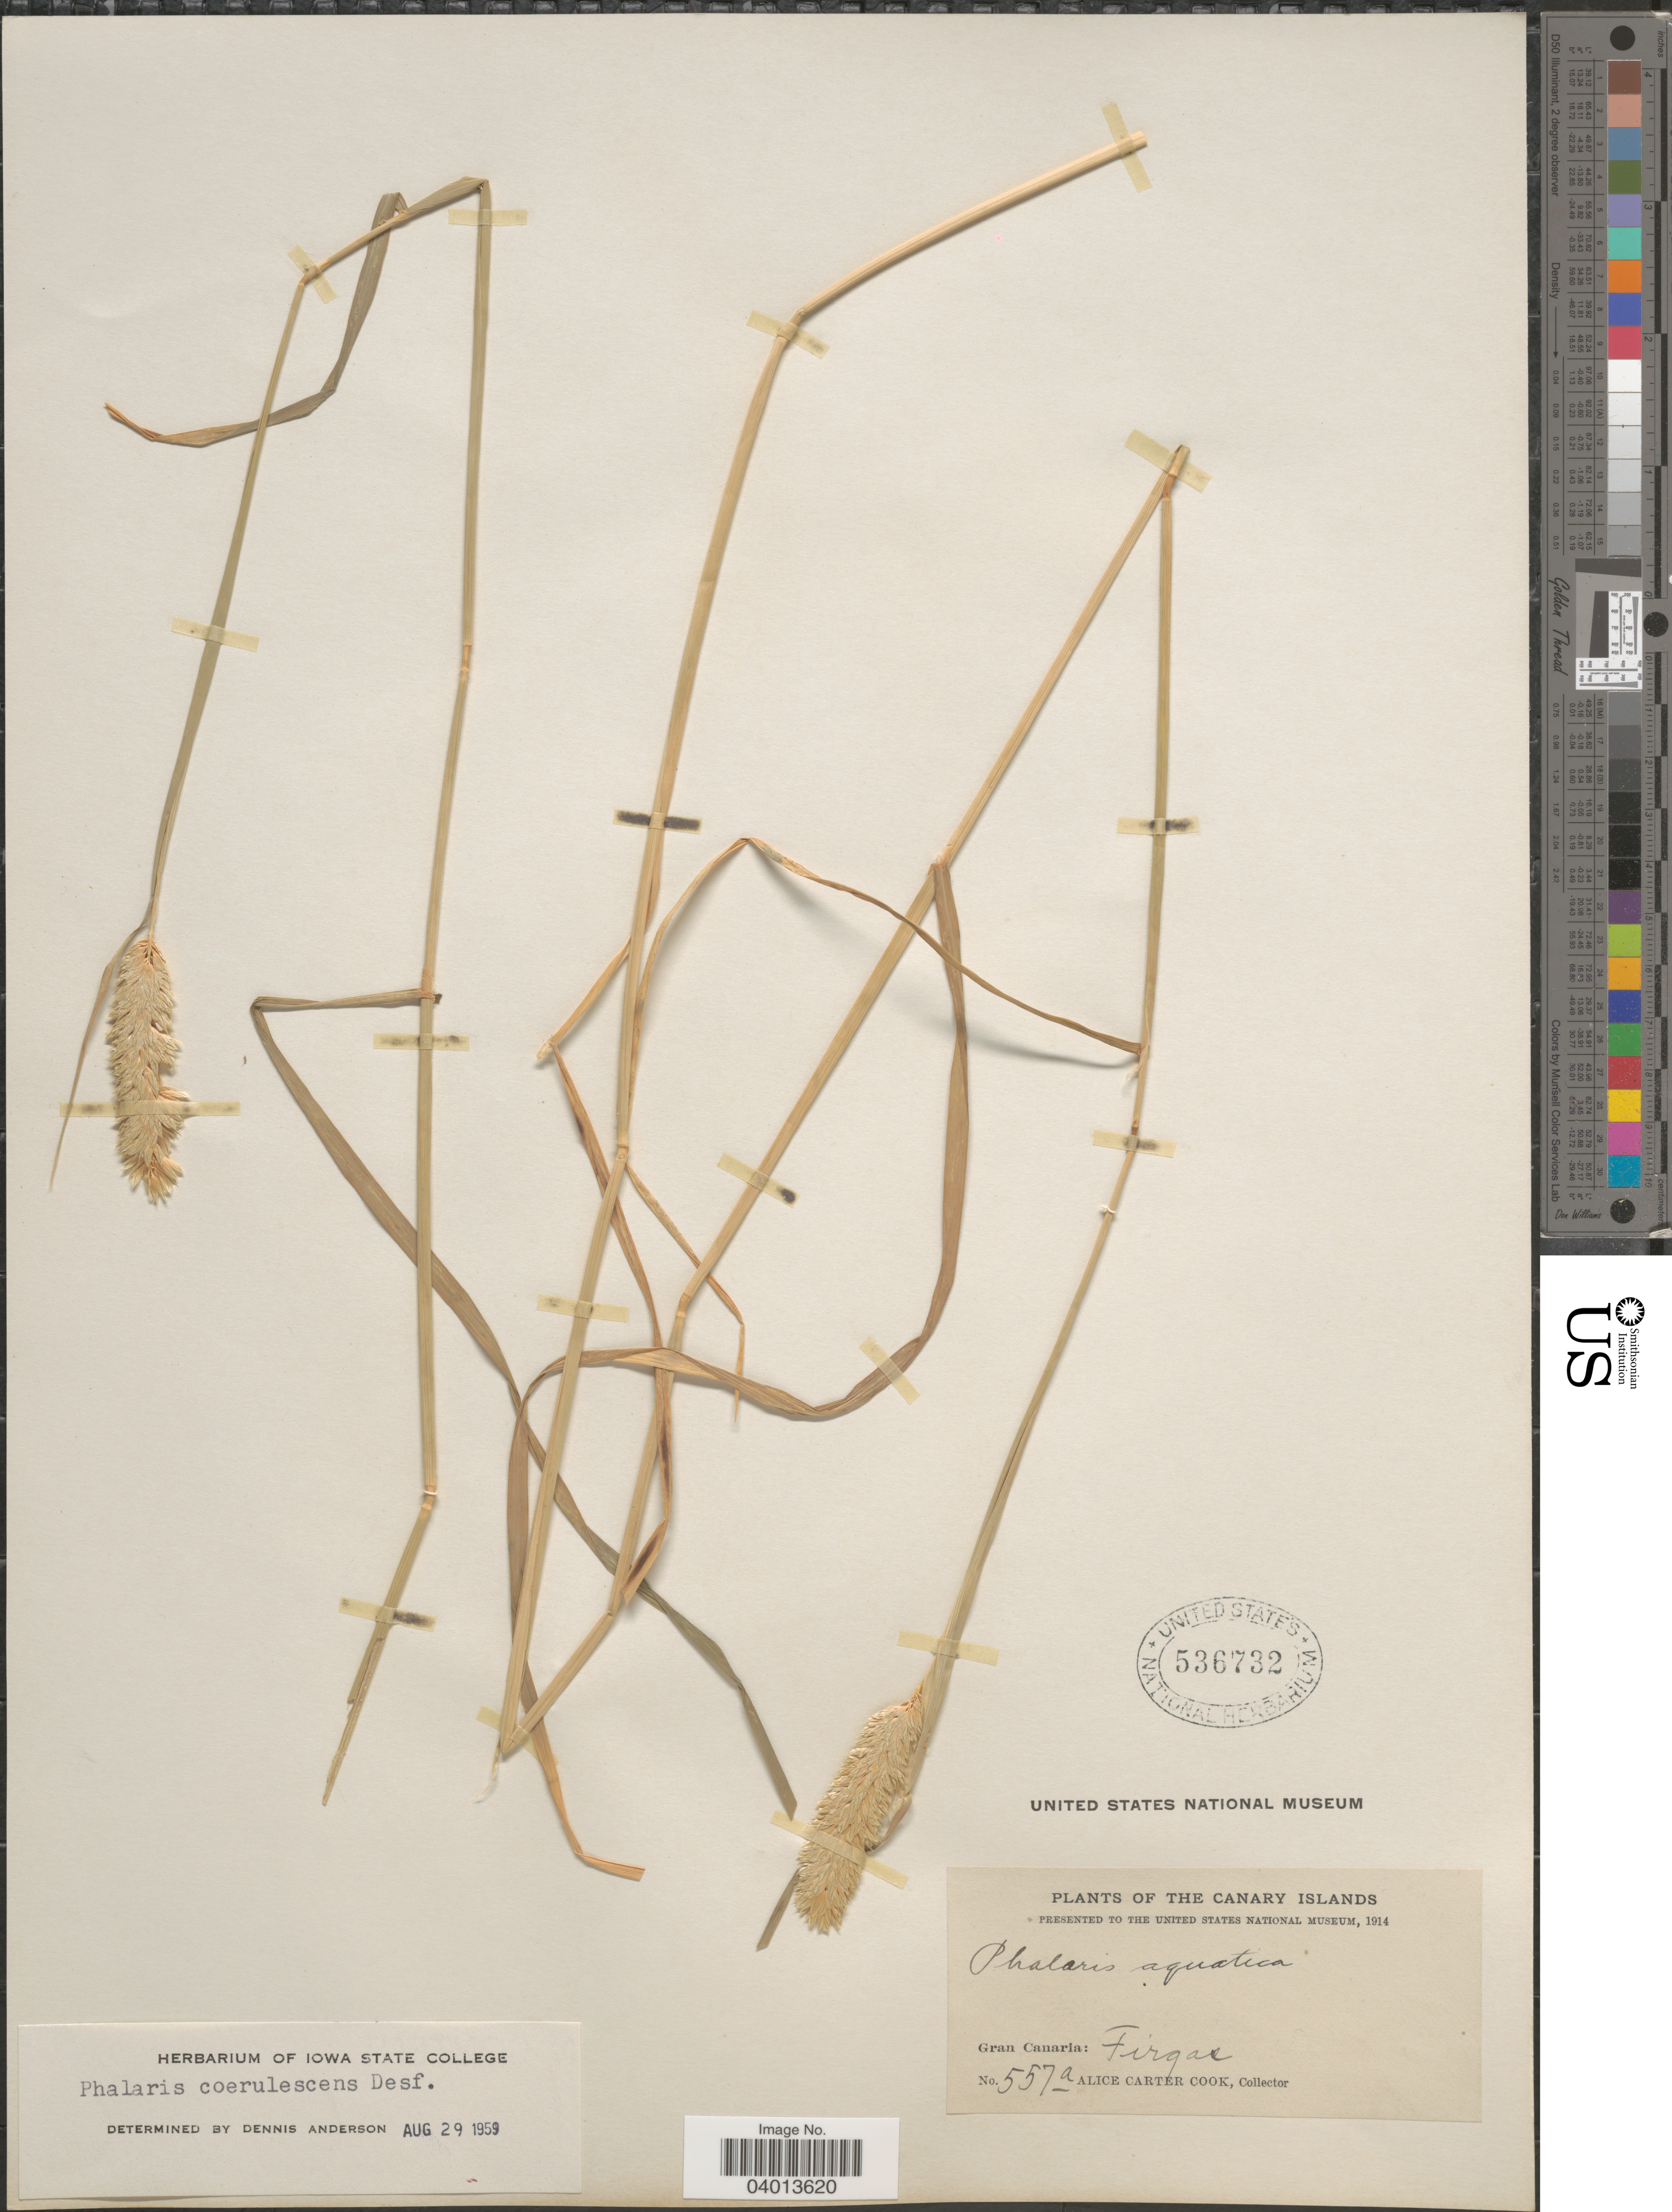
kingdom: Plantae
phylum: Tracheophyta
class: Liliopsida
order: Poales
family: Poaceae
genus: Phalaris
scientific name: Phalaris coerulescens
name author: Desf.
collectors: Alice C. Cook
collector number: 557a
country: Spain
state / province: Canarias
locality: The Canary Islands. Gran Canaria: Firgas.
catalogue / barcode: US 536732